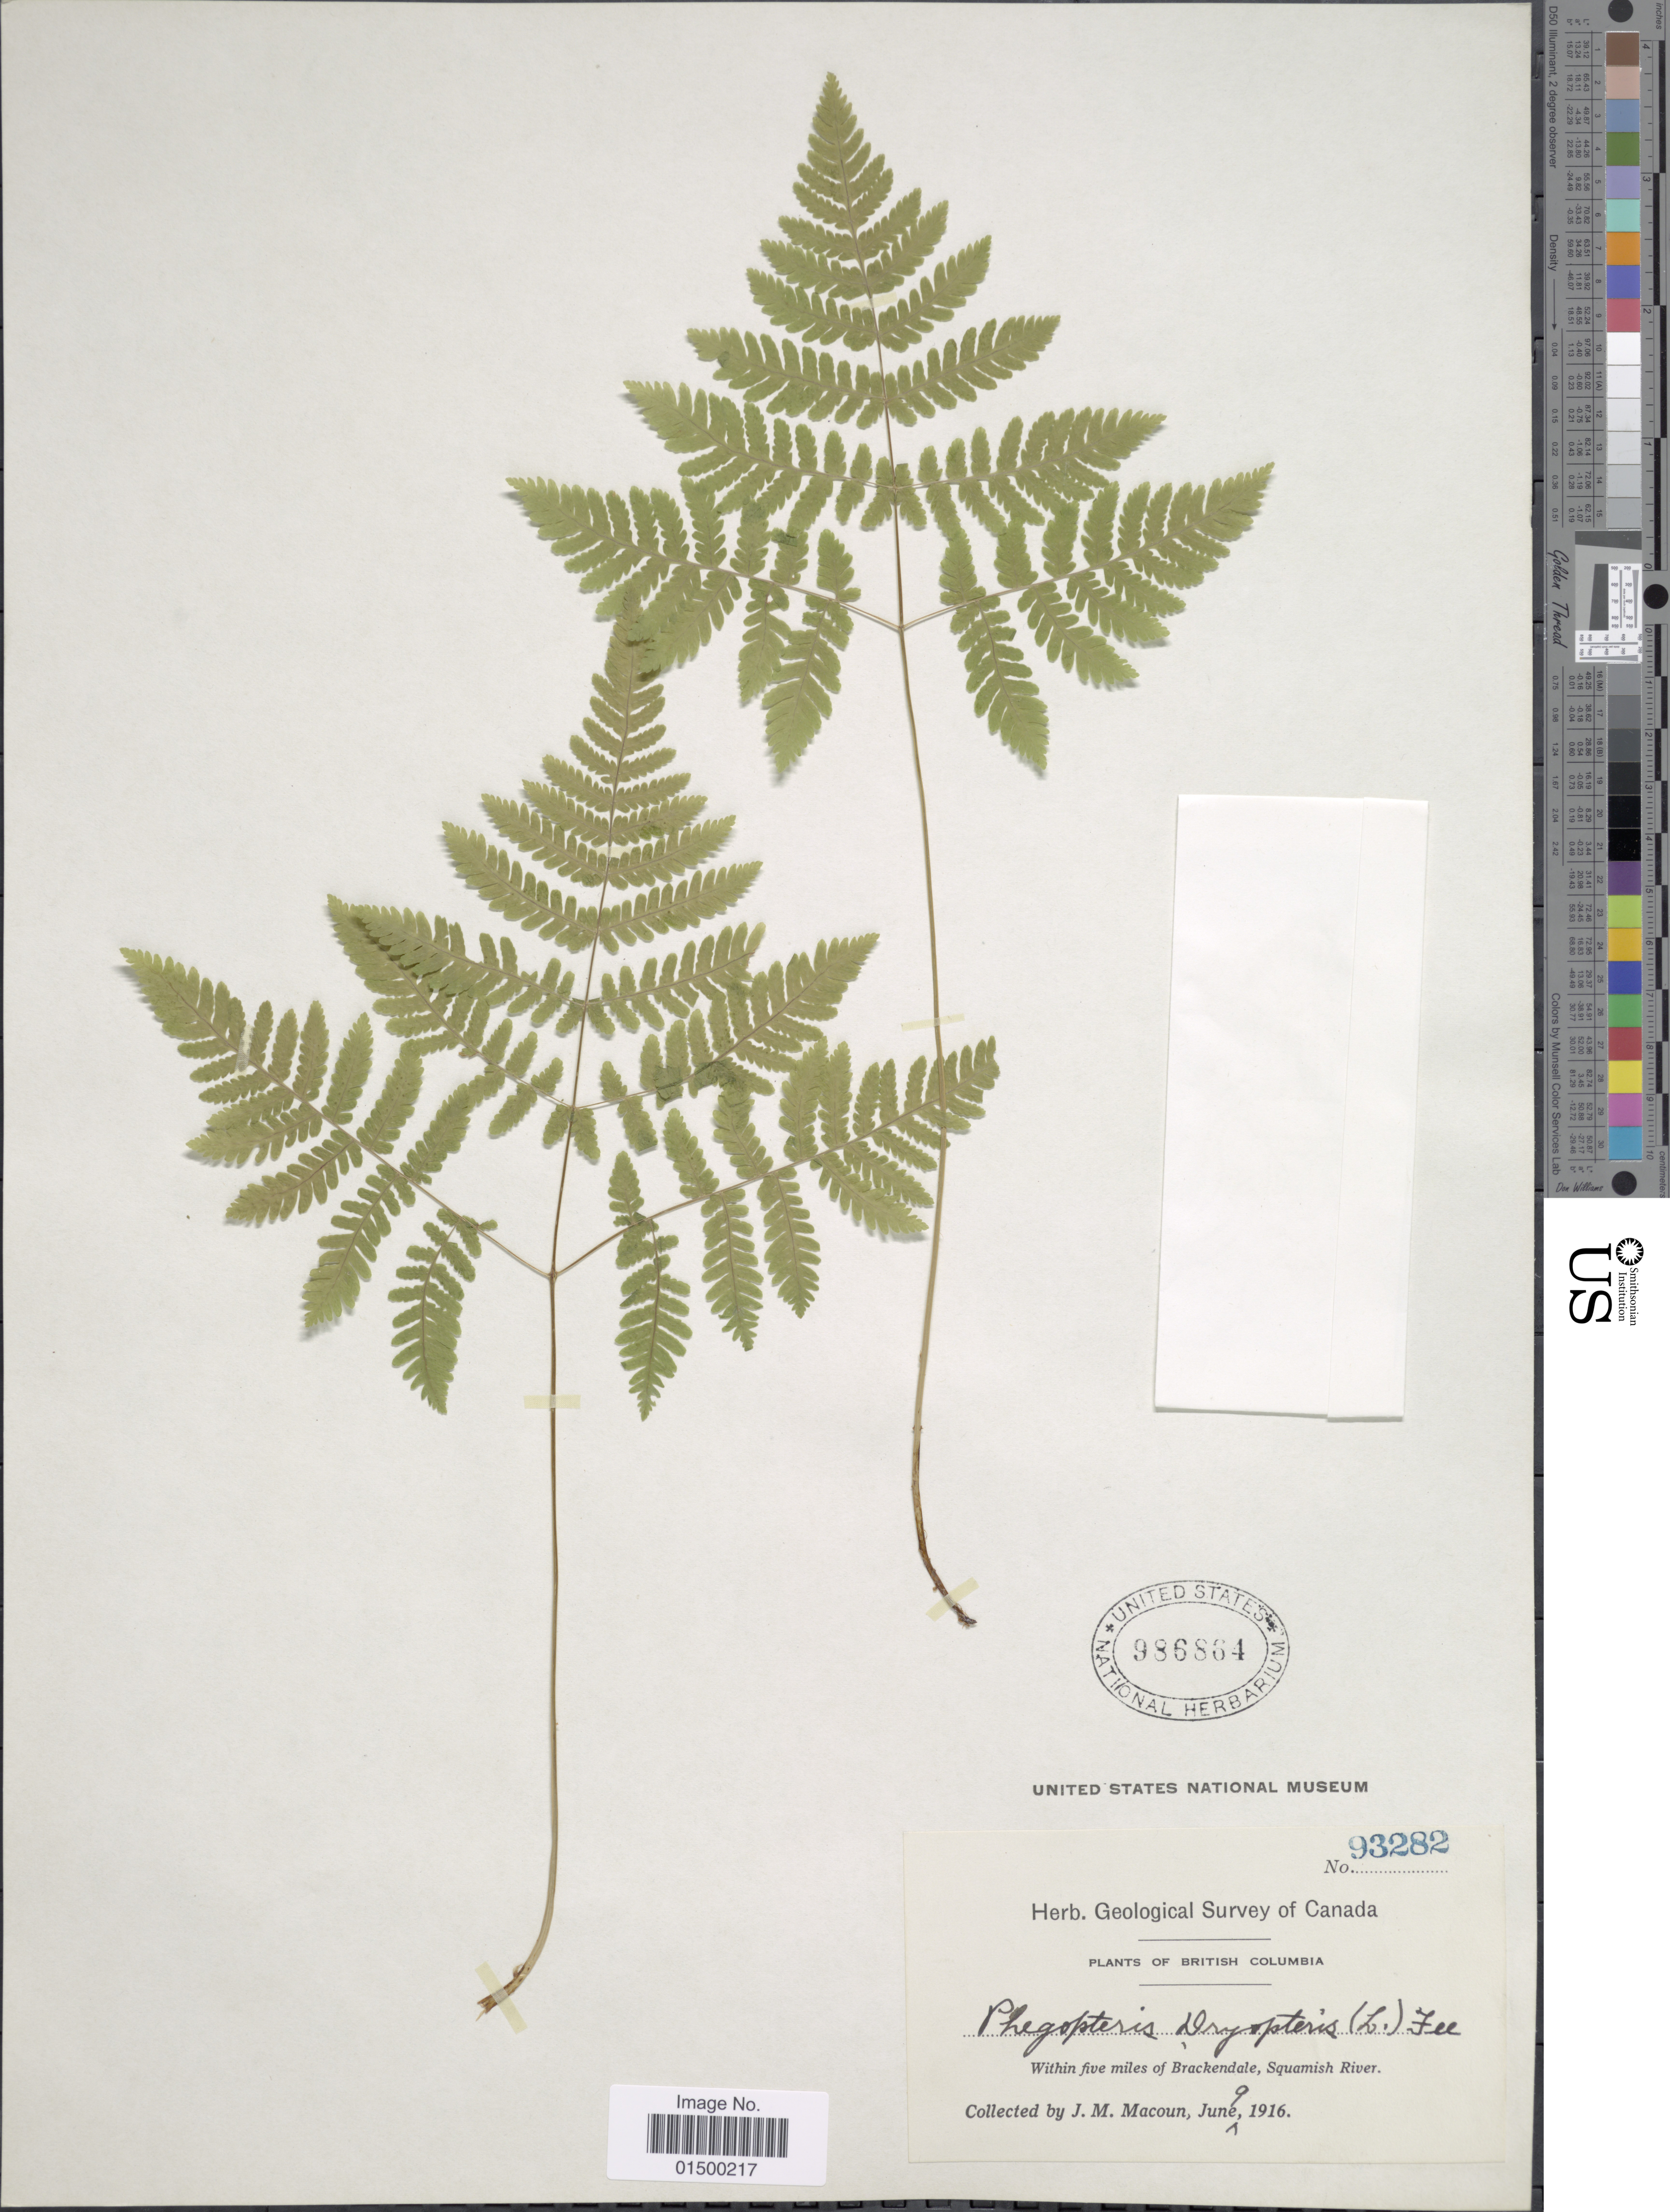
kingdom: Plantae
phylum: Tracheophyta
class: Polypodiopsida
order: Polypodiales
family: Cystopteridaceae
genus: Gymnocarpium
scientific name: Gymnocarpium disjunctum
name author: (Rupr.) Ching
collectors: J. M. Macoun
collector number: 93282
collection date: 1916-06-09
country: Canada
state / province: British Columbia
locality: Within five miles of Brackendale, Squamish River.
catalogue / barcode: US 986864